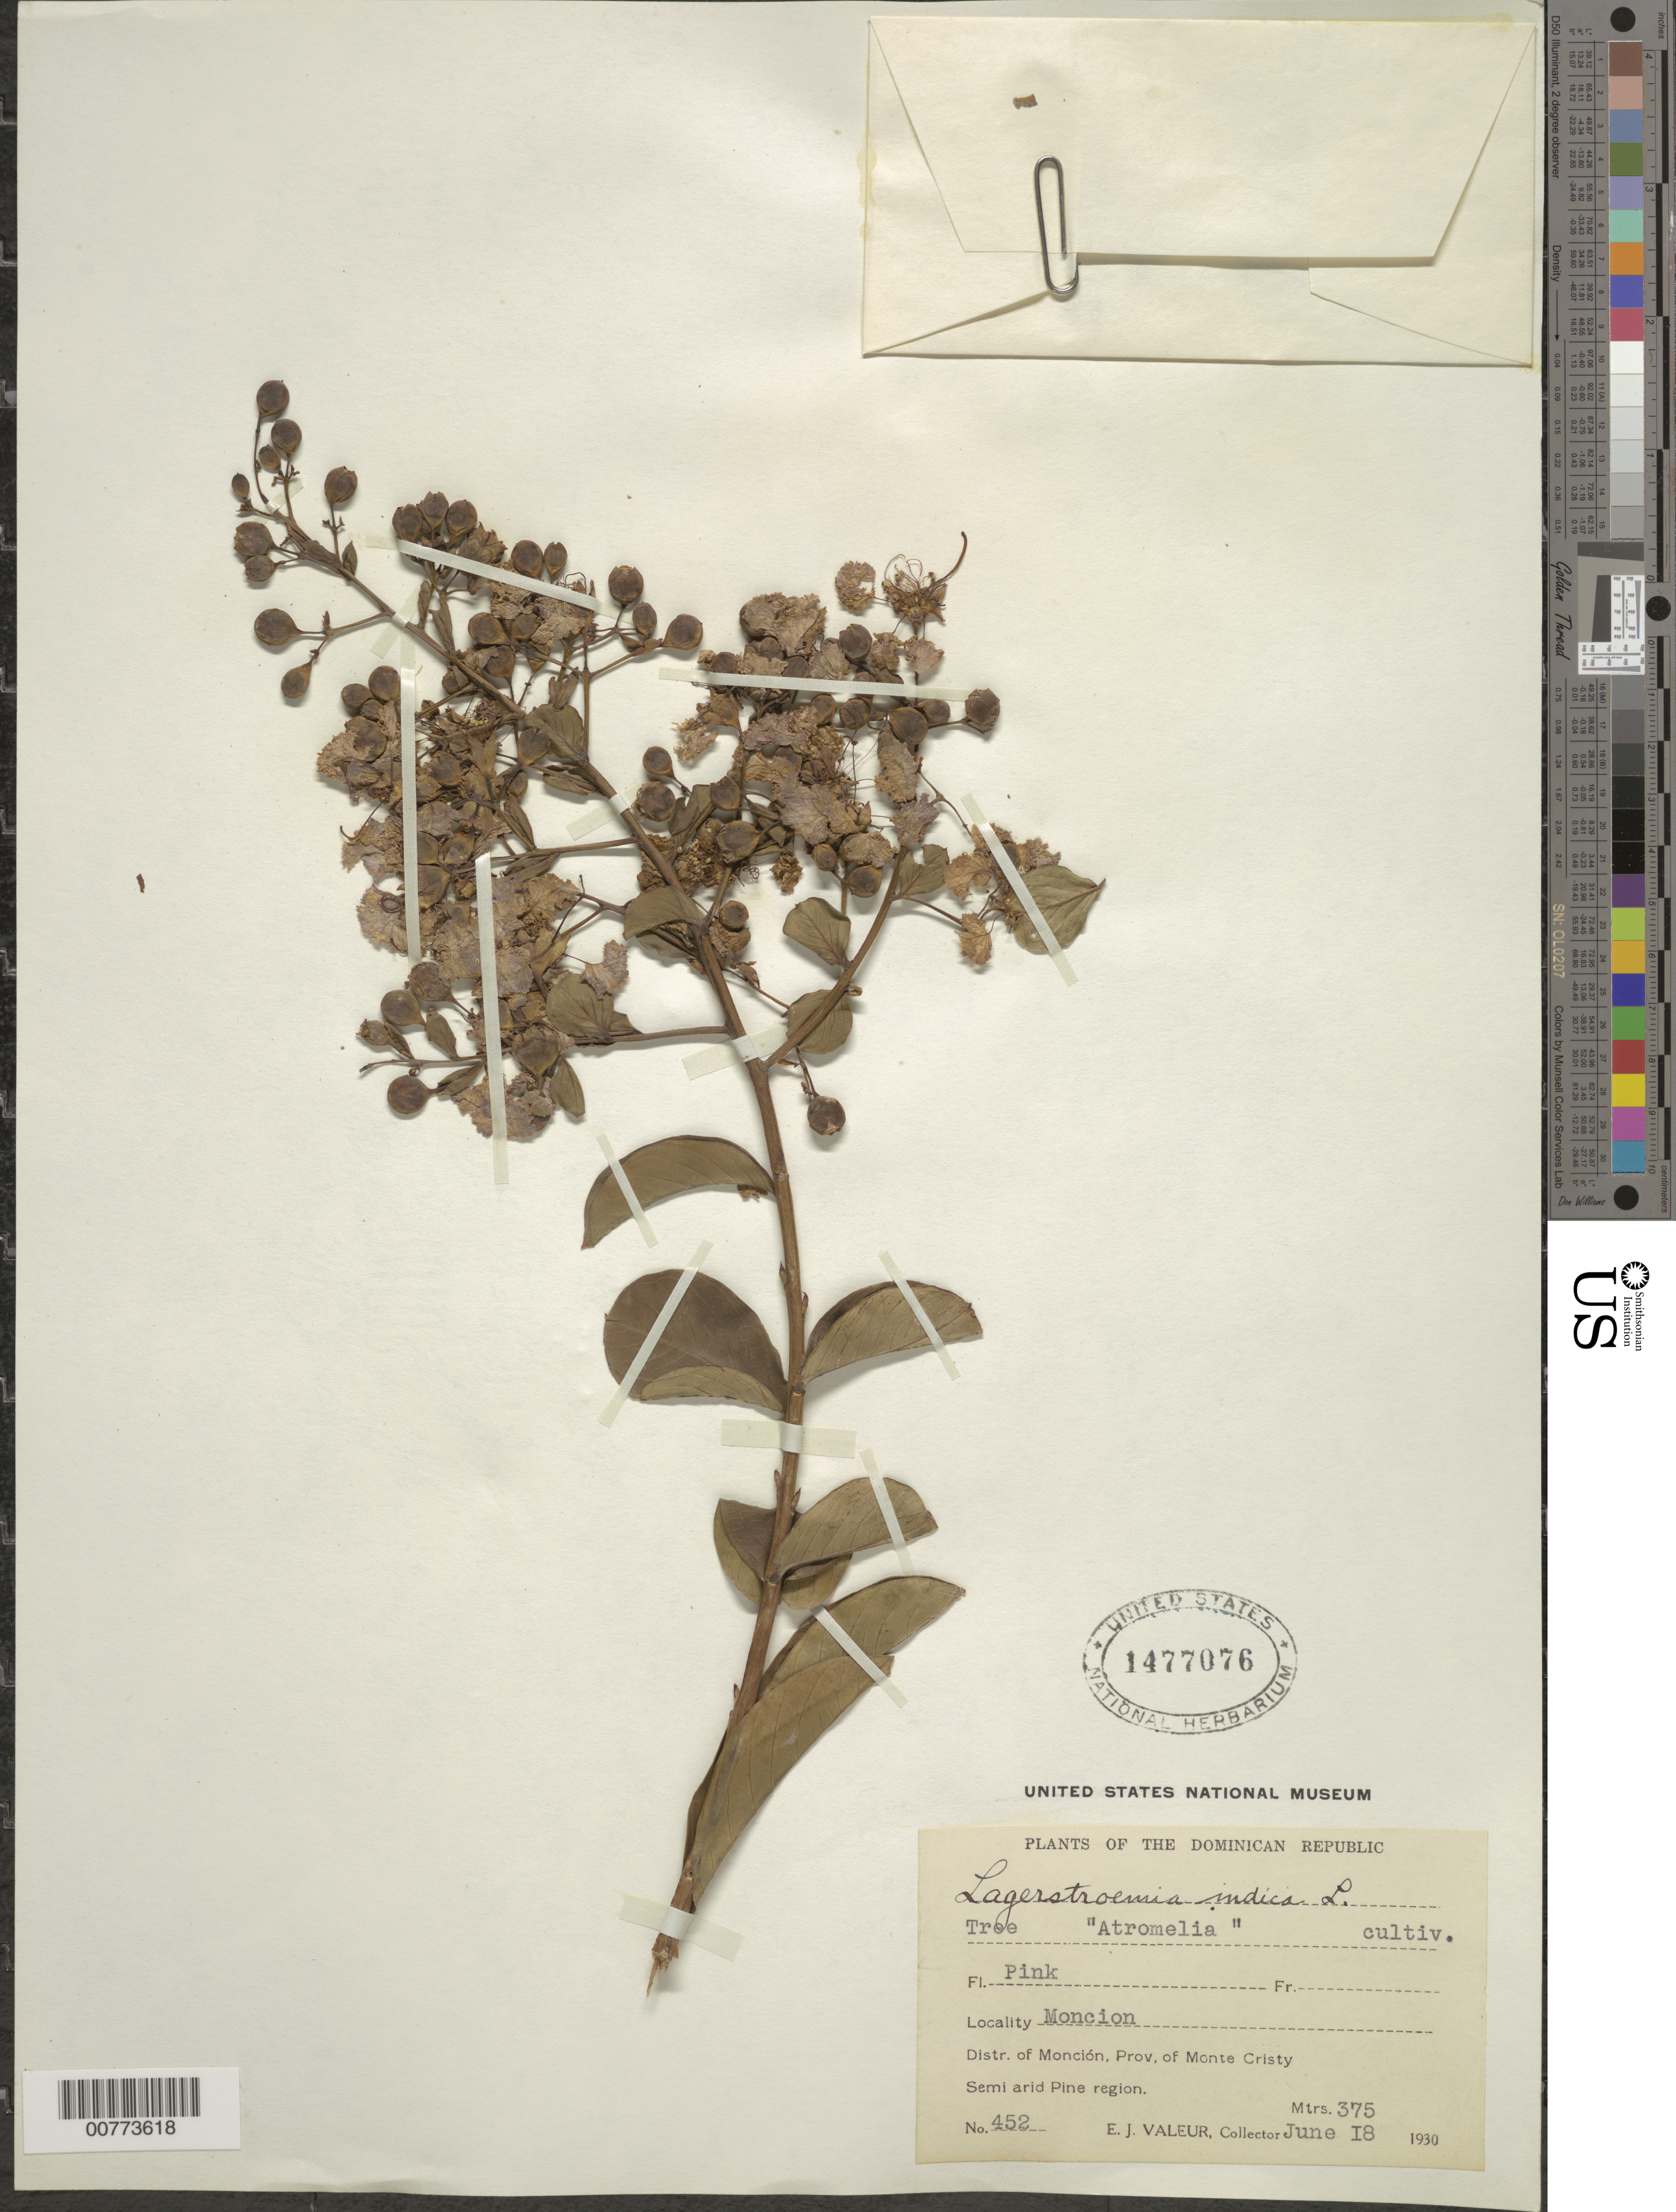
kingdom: Plantae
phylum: Tracheophyta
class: Magnoliopsida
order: Myrtales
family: Lythraceae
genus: Lagerstroemia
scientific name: Lagerstroemia indica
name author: L.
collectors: E. Valeur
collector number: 452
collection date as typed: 18 Jun 1930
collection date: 1930-06-18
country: Dominican Republic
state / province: Monte Cristi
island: Hispaniola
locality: Distr. of Monción, locality of Monción.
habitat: Semi arid Pine region.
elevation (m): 375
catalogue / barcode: US 1477076